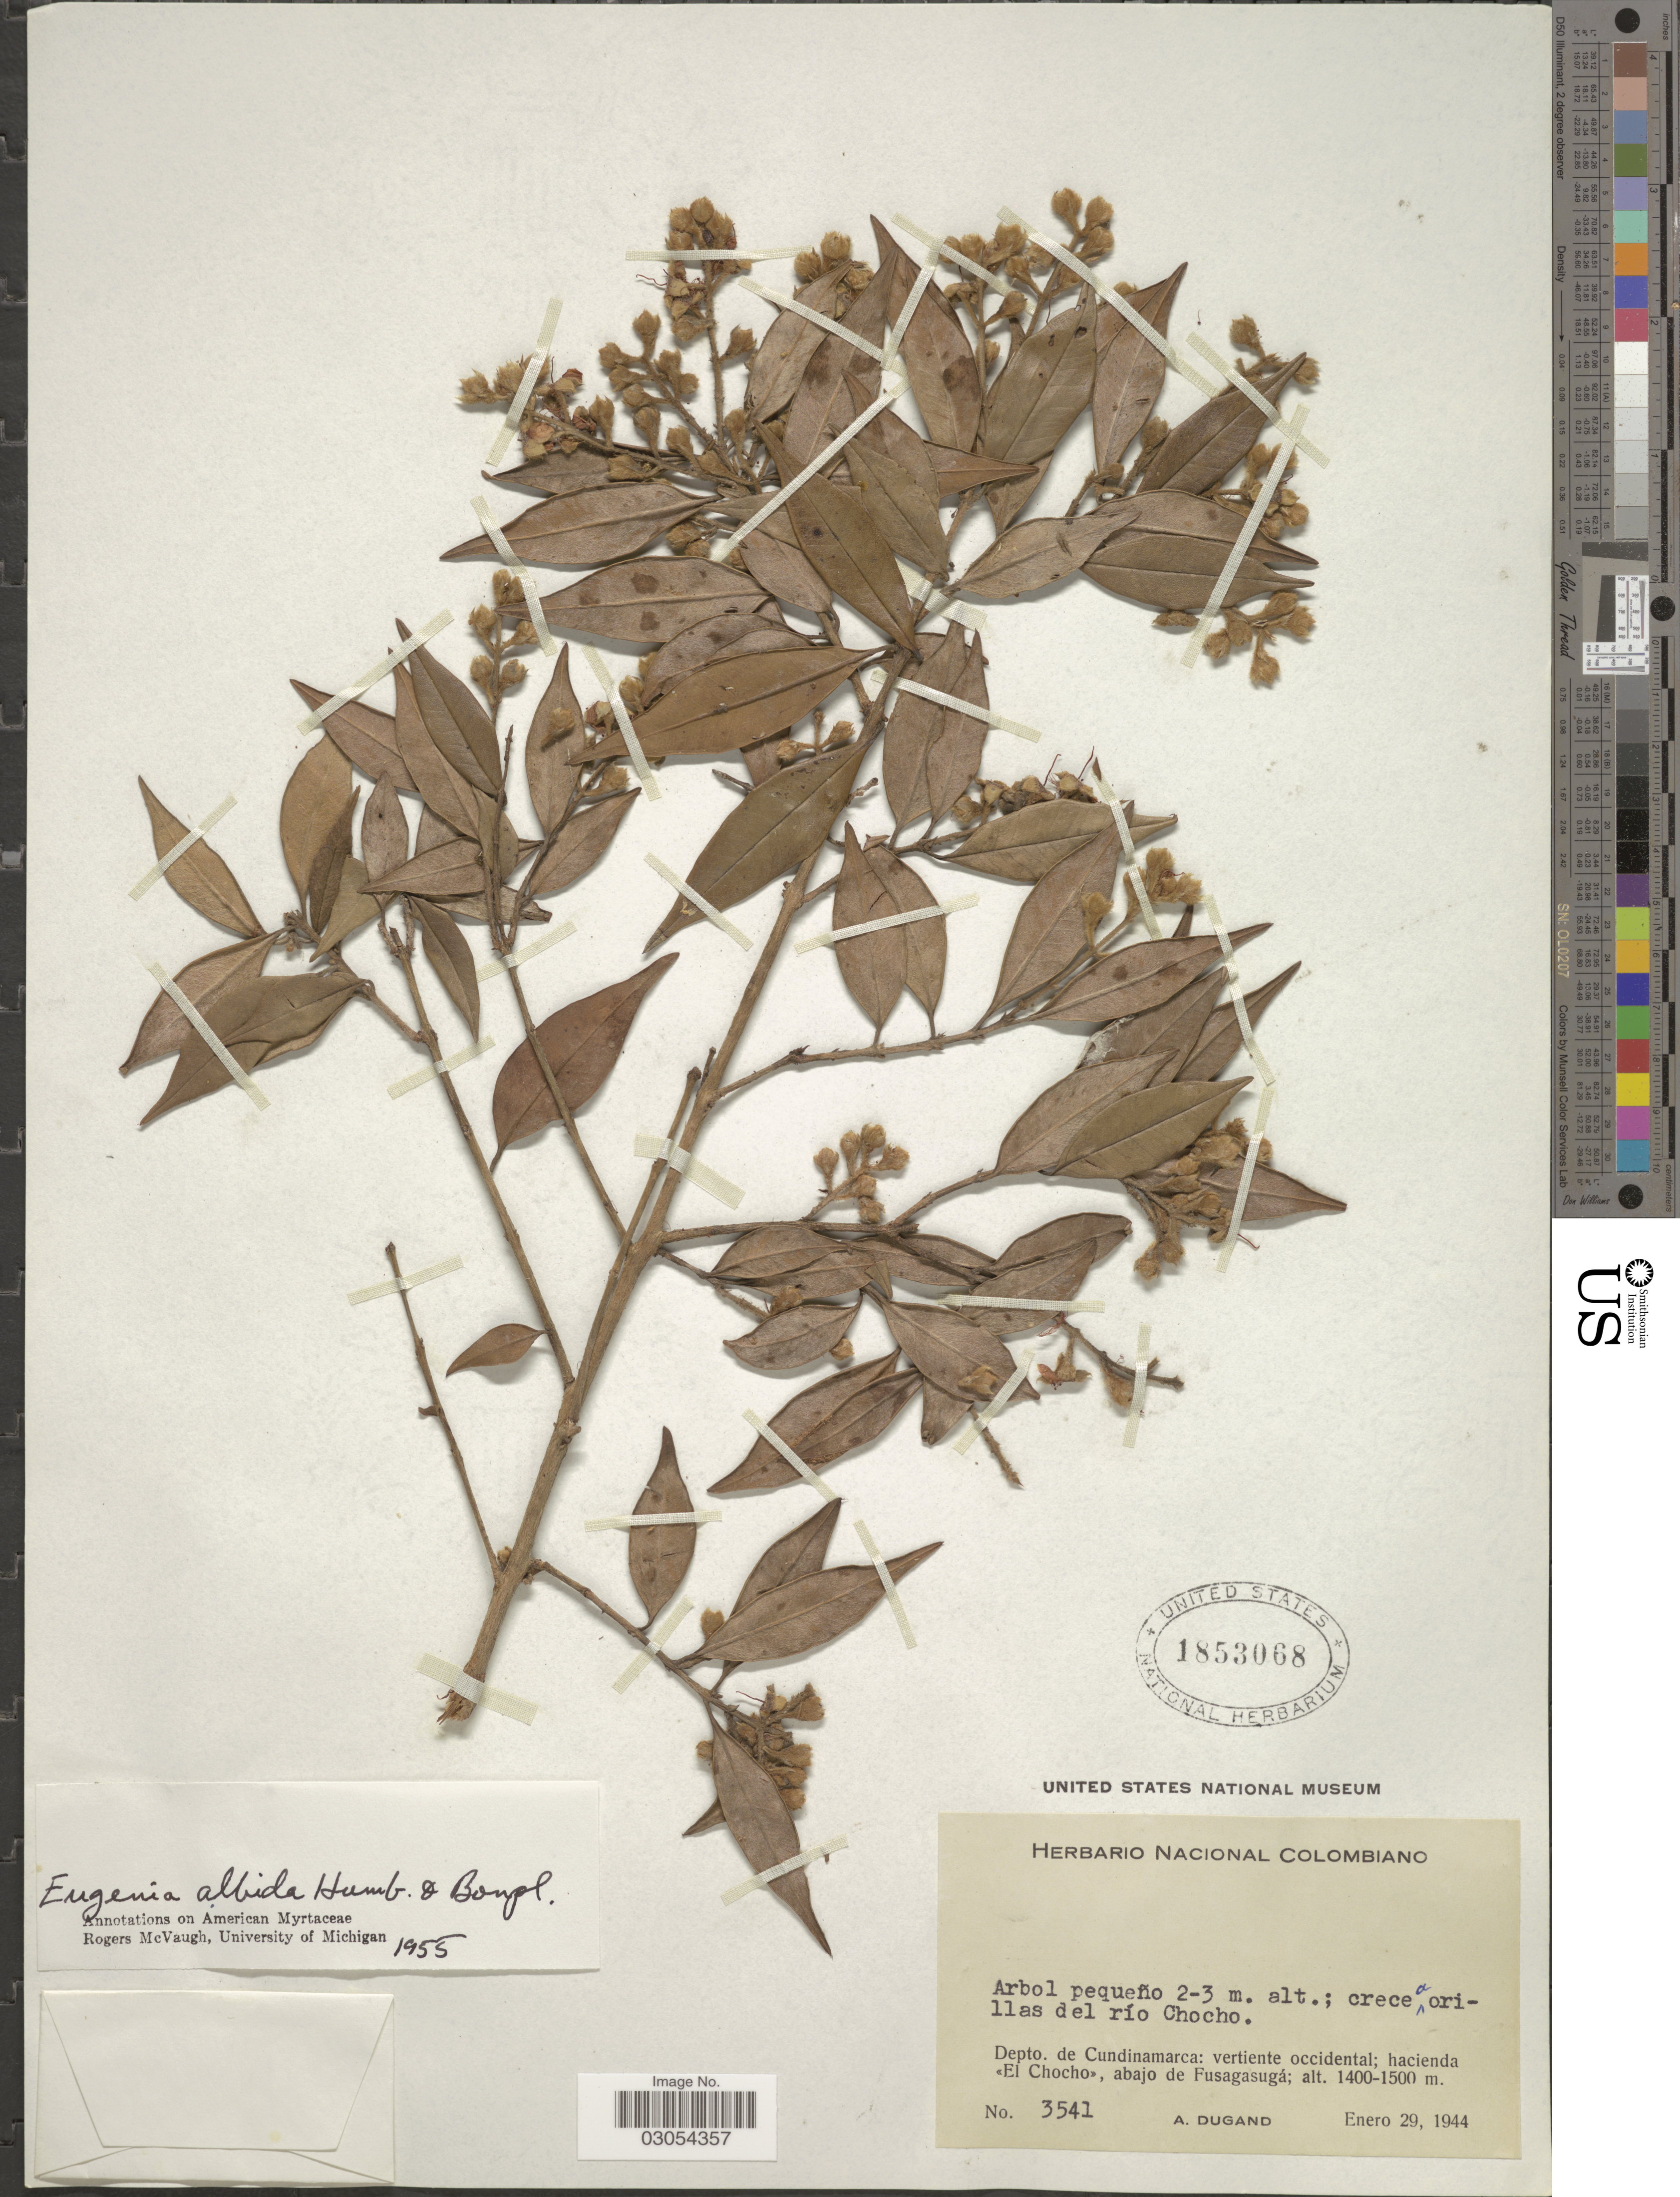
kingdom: Plantae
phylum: Tracheophyta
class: Magnoliopsida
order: Myrtales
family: Myrtaceae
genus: Eugenia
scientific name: Eugenia albida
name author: Humb. & Bonpl.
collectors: A. Dugand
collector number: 3541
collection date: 1944-01-29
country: Colombia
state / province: Cundinamarca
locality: Crecea orillas del río Chocho. Depto. de Cundinamarca: vertiente occidental; hacienda <<El Chocho>>, abajo de Fusagasugá.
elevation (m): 1400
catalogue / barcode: US 1853068